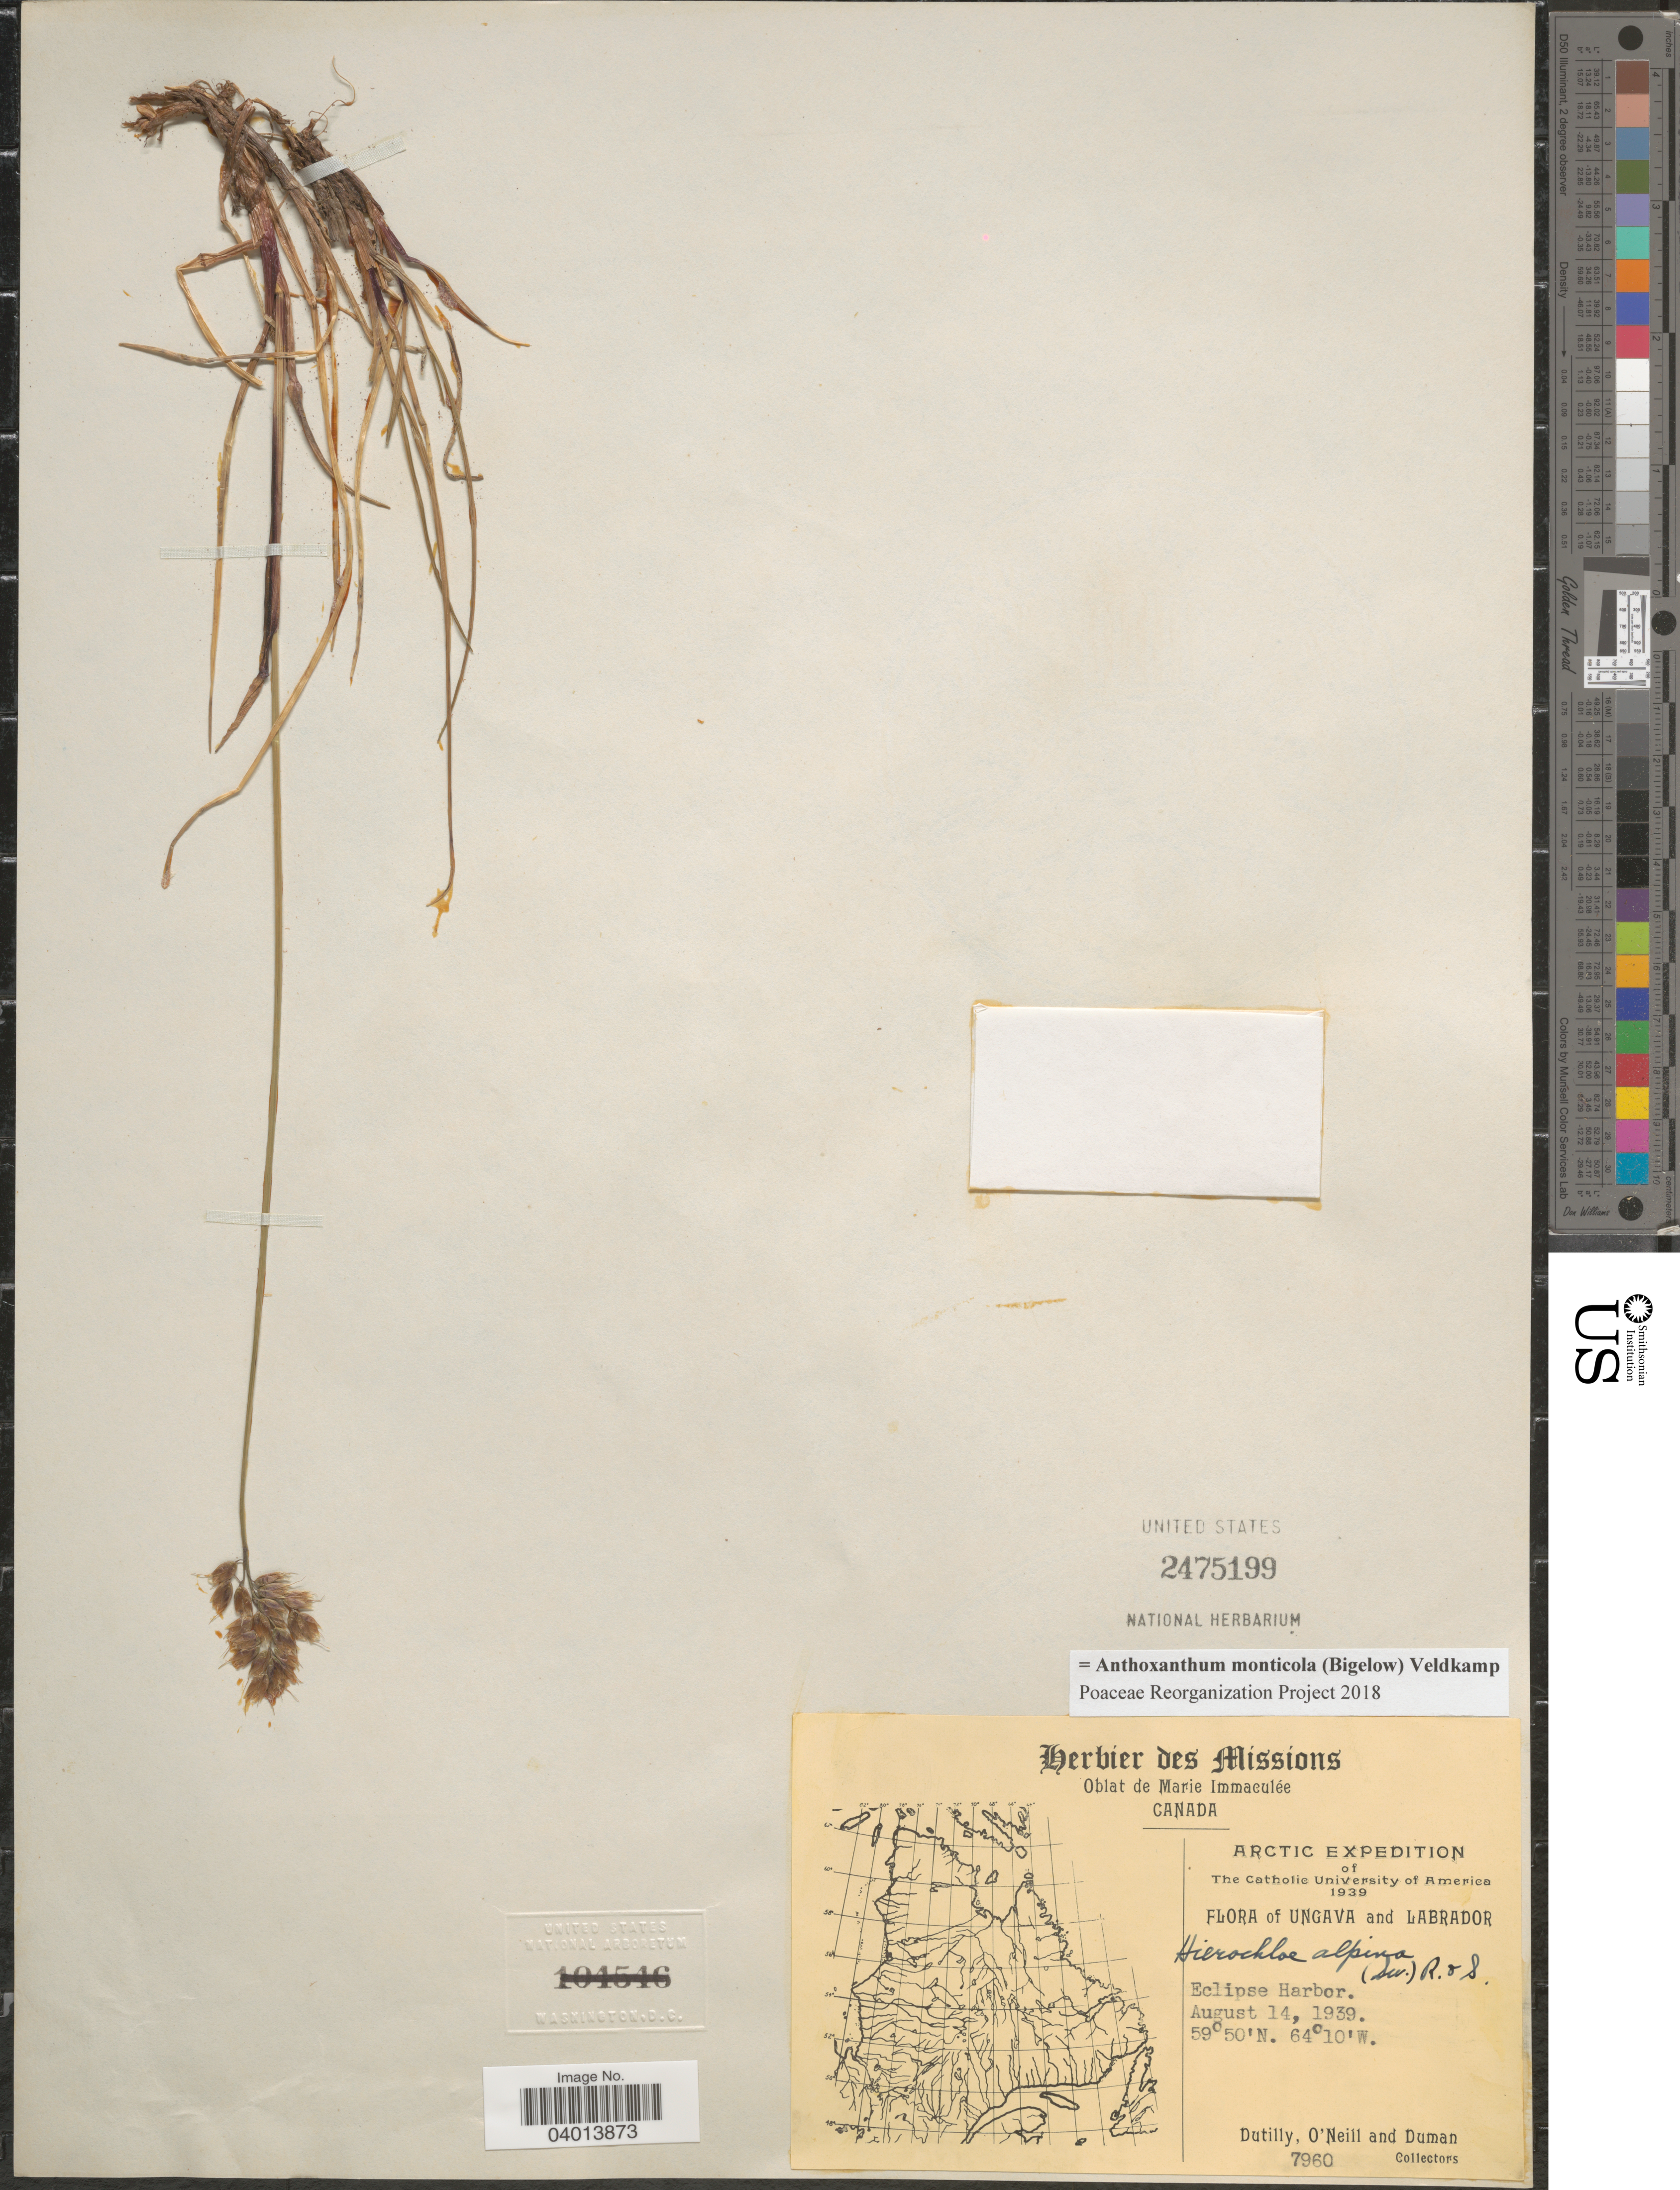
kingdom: Plantae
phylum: Tracheophyta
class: Liliopsida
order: Poales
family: Poaceae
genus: Anthoxanthum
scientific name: Anthoxanthum monticola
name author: (Bigelow) Veldkamp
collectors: -. Dutilly, -. O'Neill & -. Duman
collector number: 7960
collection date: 1939-08-14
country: Canada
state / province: Newfoundland and Labrador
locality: Ungava and Labrador. Eclipse Harbor.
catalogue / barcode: US 2475199